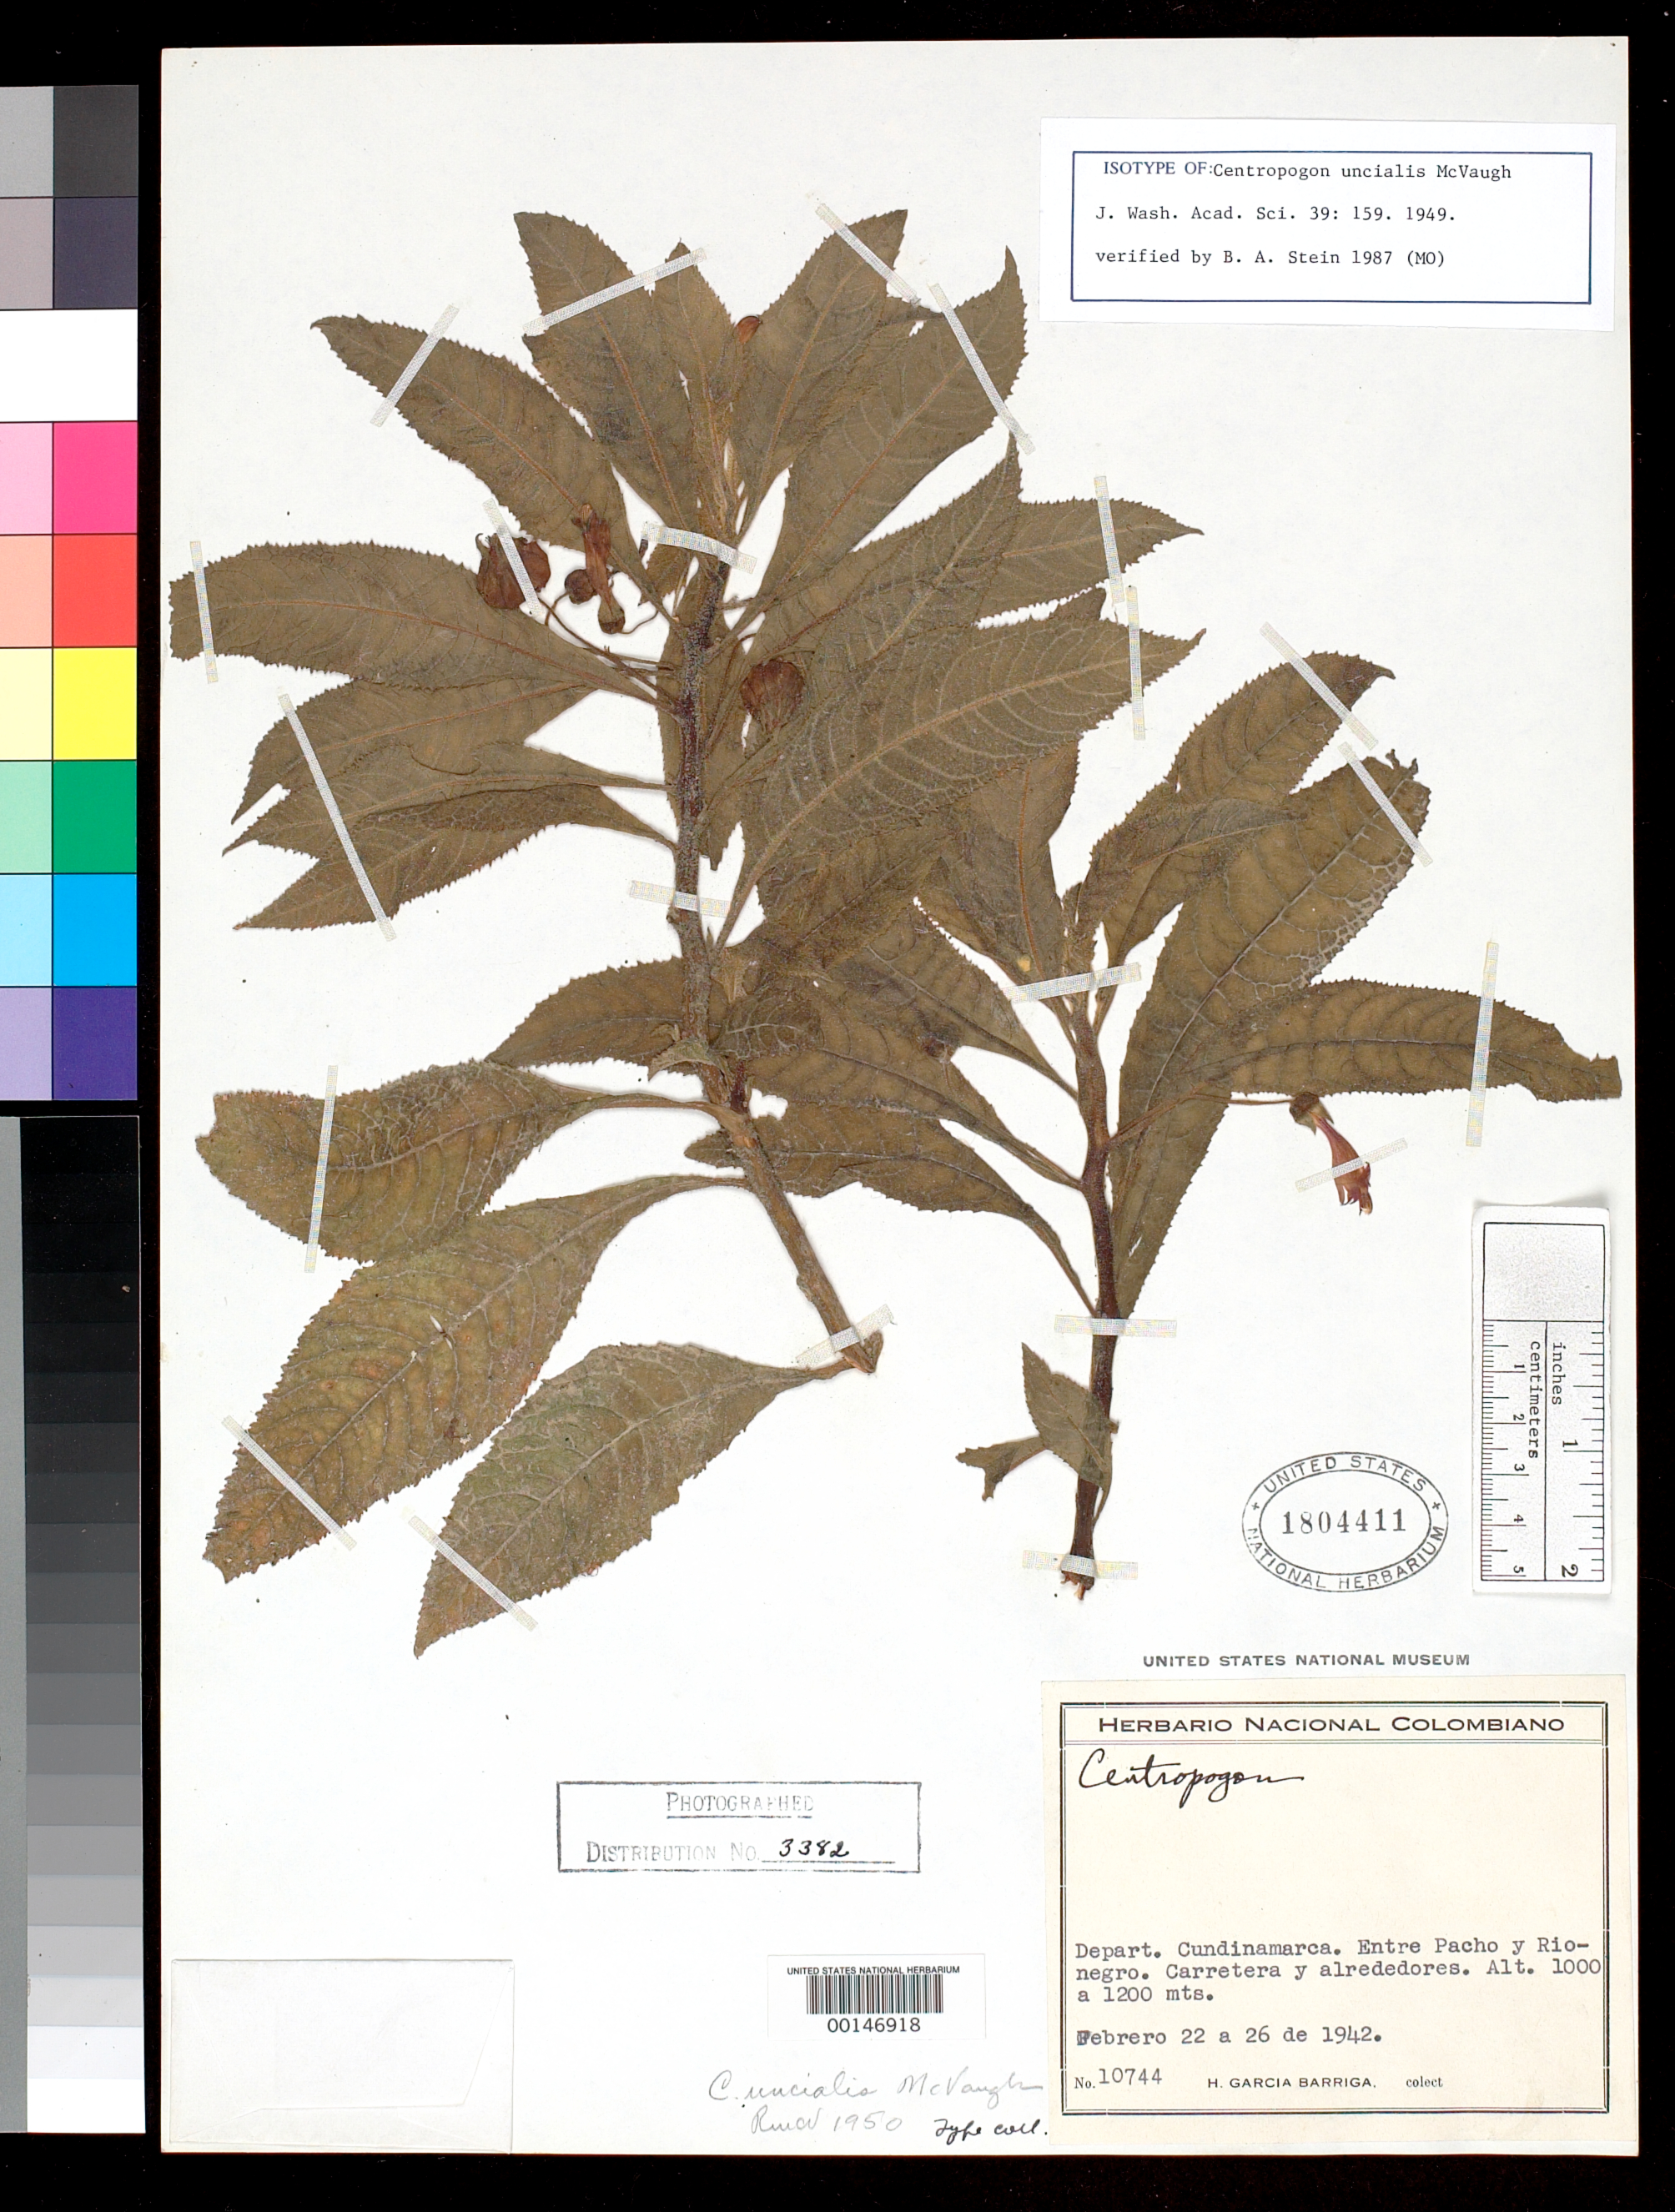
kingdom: Plantae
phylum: Tracheophyta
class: Magnoliopsida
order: Asterales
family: Campanulaceae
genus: Centropogon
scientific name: Centropogon uncialis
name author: McVaugh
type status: Isotype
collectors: H. García Barriga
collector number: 10744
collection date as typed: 22 Feb 1942 to 26 Feb 1942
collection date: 1942-02-22/1942-02-26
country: Colombia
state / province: Cundinamarca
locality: Between Pacho & Rio Negro.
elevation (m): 1000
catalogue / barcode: US 1804411